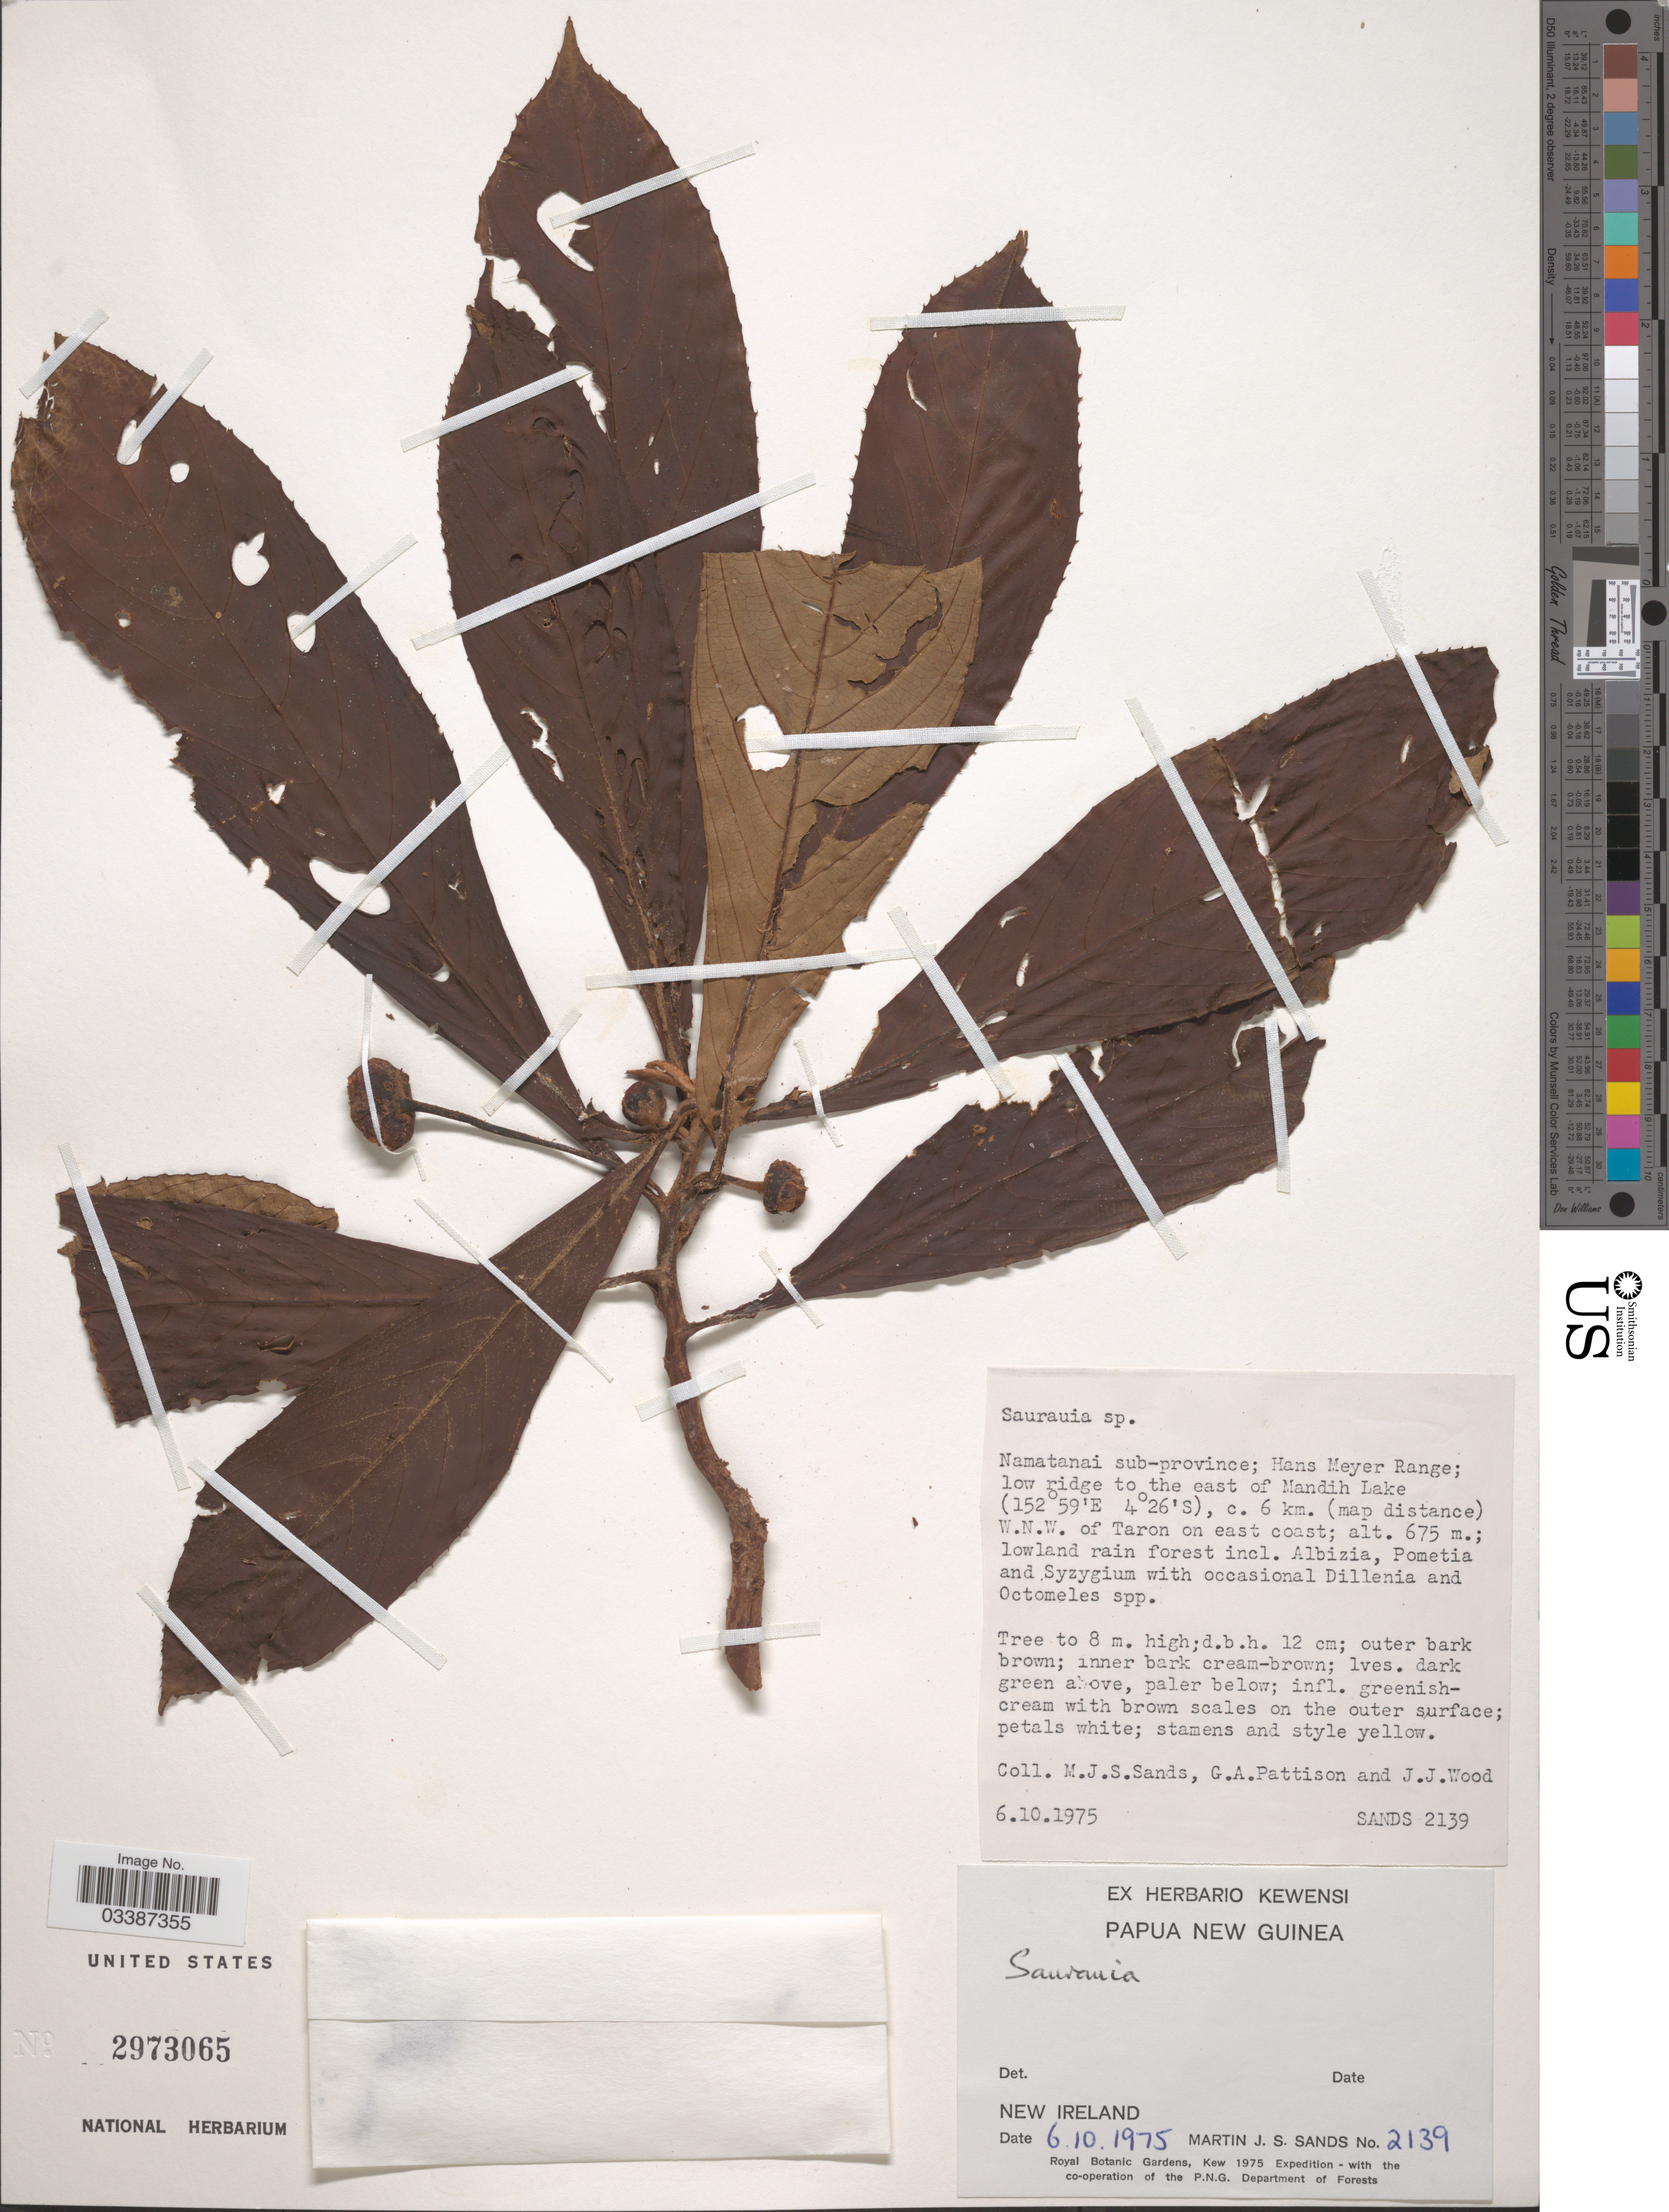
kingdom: Plantae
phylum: Tracheophyta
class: Magnoliopsida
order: Ericales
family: Actinidiaceae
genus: Saurauia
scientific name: Saurauia sp.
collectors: M. Sands, G. Pattison & J. Wood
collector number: SANDS 2139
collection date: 1975-10-06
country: Papua New Guinea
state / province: New Ireland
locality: Namatanai sub-province; Hans Meyer Range; low ridge to the east of Mandih Lake. c. 6 km. (map distance) W.N.W. of Taron on east coast.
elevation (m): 675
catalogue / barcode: US 2973065